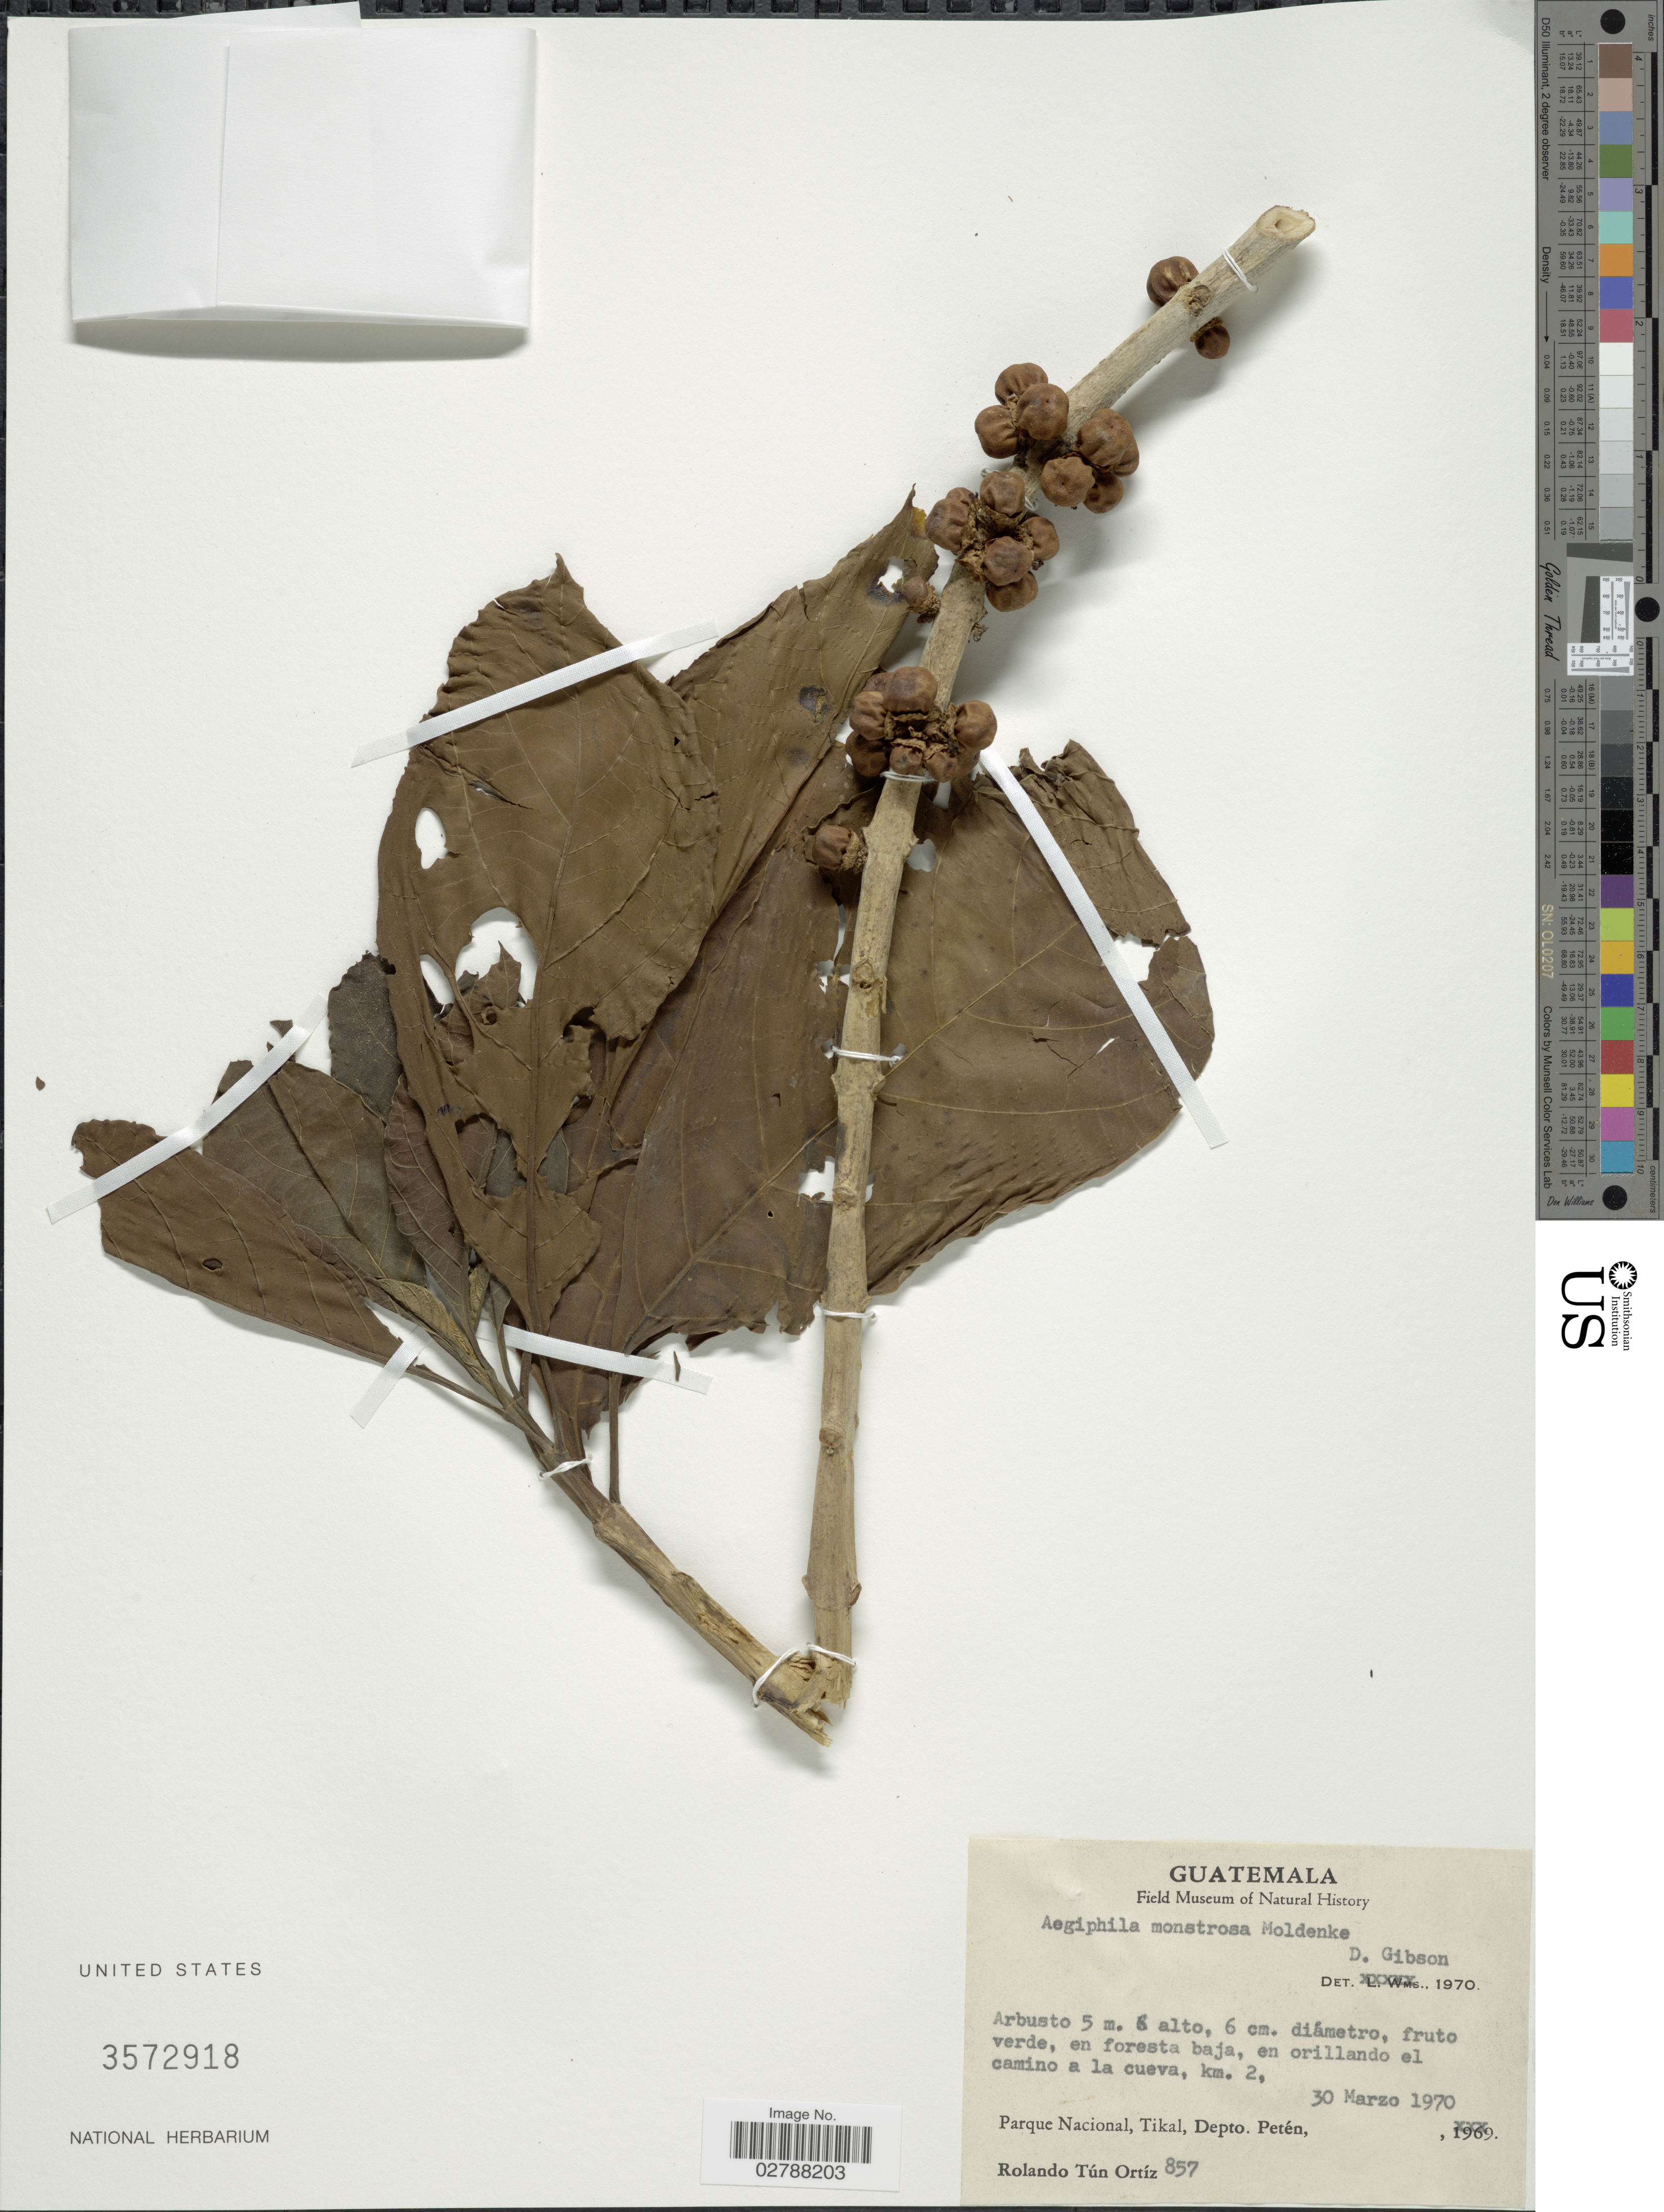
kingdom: Plantae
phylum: Tracheophyta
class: Magnoliopsida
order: Lamiales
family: Lamiaceae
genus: Aegiphila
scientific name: Aegiphila monstrosa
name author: Moldenke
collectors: R. T. Ortíz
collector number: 857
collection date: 1970-03-30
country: Guatemala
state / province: El Petén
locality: En orillando el camino a la cueva, km. 2, Parque Nacional, Tikal, Depto. Petén.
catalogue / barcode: US 3572918